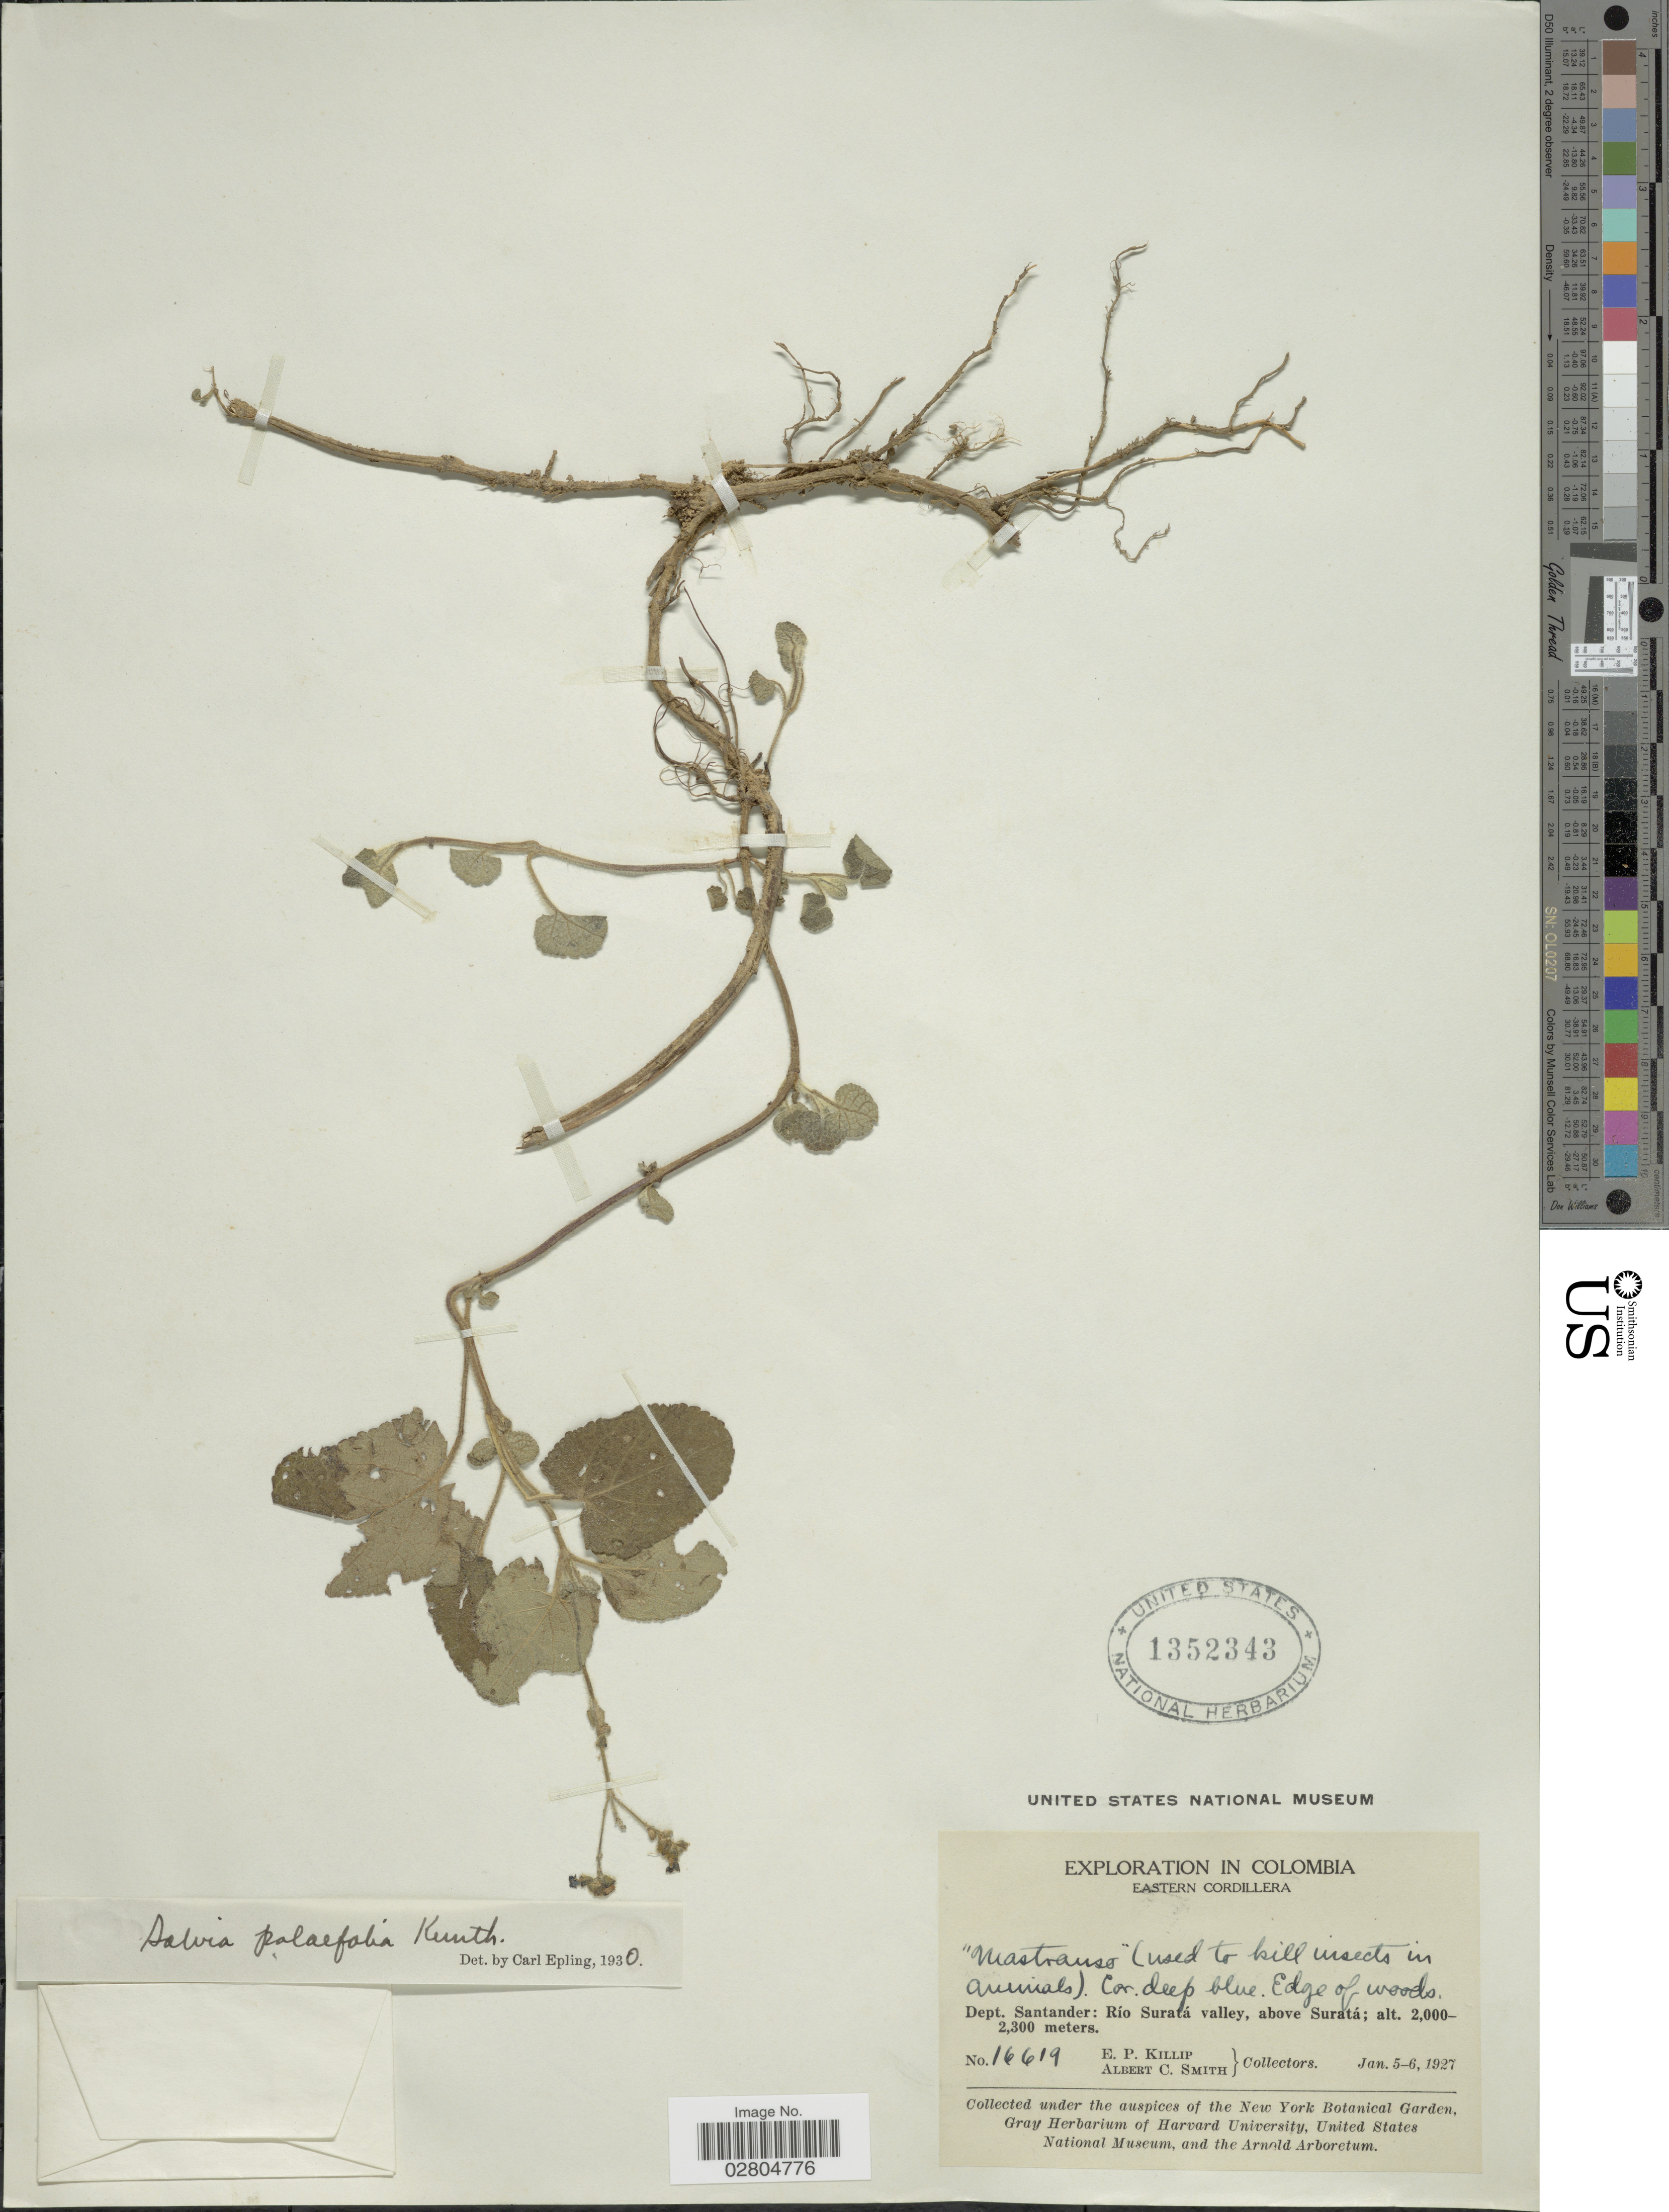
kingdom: Plantae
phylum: Tracheophyta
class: Magnoliopsida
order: Lamiales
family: Lamiaceae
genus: Salvia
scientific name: Salvia palifolia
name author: Kunth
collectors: E. P. Killip & A. C. Smith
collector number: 16619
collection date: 1927-01-05/1927-01-06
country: Colombia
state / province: Santander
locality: Eastern Cordillera. Dept. Santander: Río Suratá valley, above Suratá.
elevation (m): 2000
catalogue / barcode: US 1352343